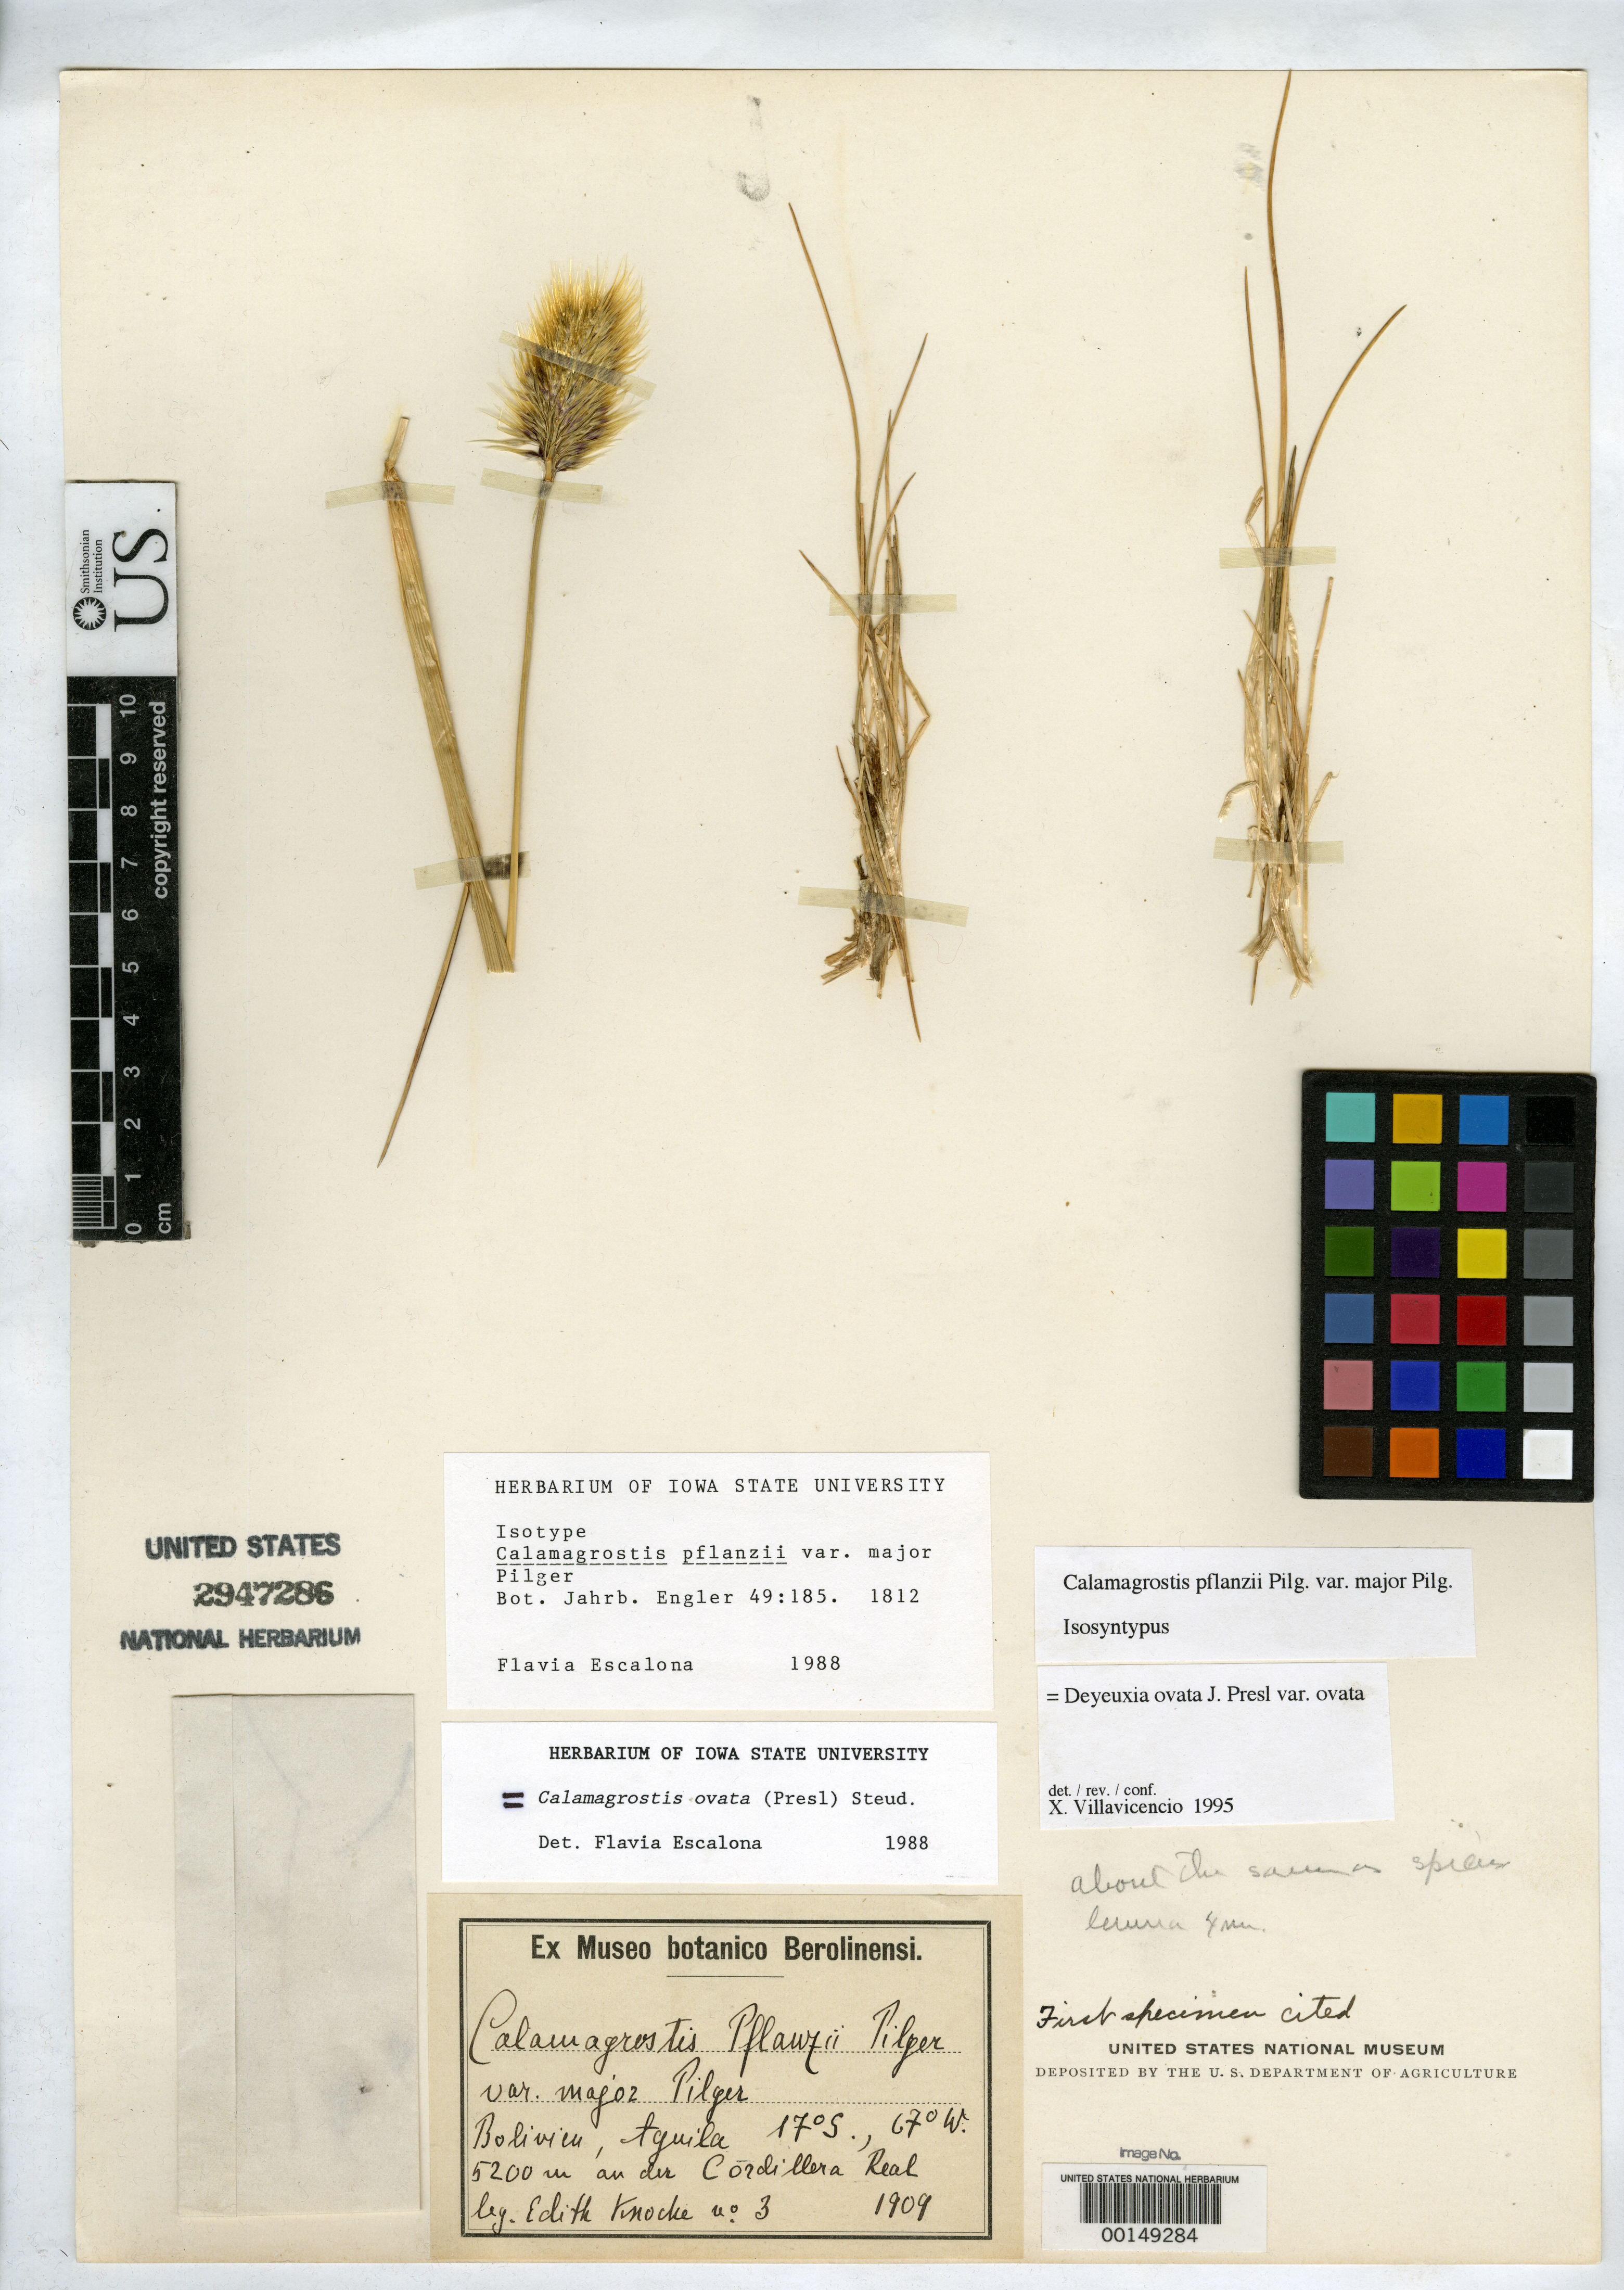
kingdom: Plantae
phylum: Tracheophyta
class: Liliopsida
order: Poales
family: Poaceae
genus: Calamagrostis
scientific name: Calamagrostis pflanzii var. major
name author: Pilg.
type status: Isosyntype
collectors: E. Knoche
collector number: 3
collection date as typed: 1909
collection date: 1909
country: Bolivia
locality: Aguila, Cordillera Real.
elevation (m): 5200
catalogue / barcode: US 2947286